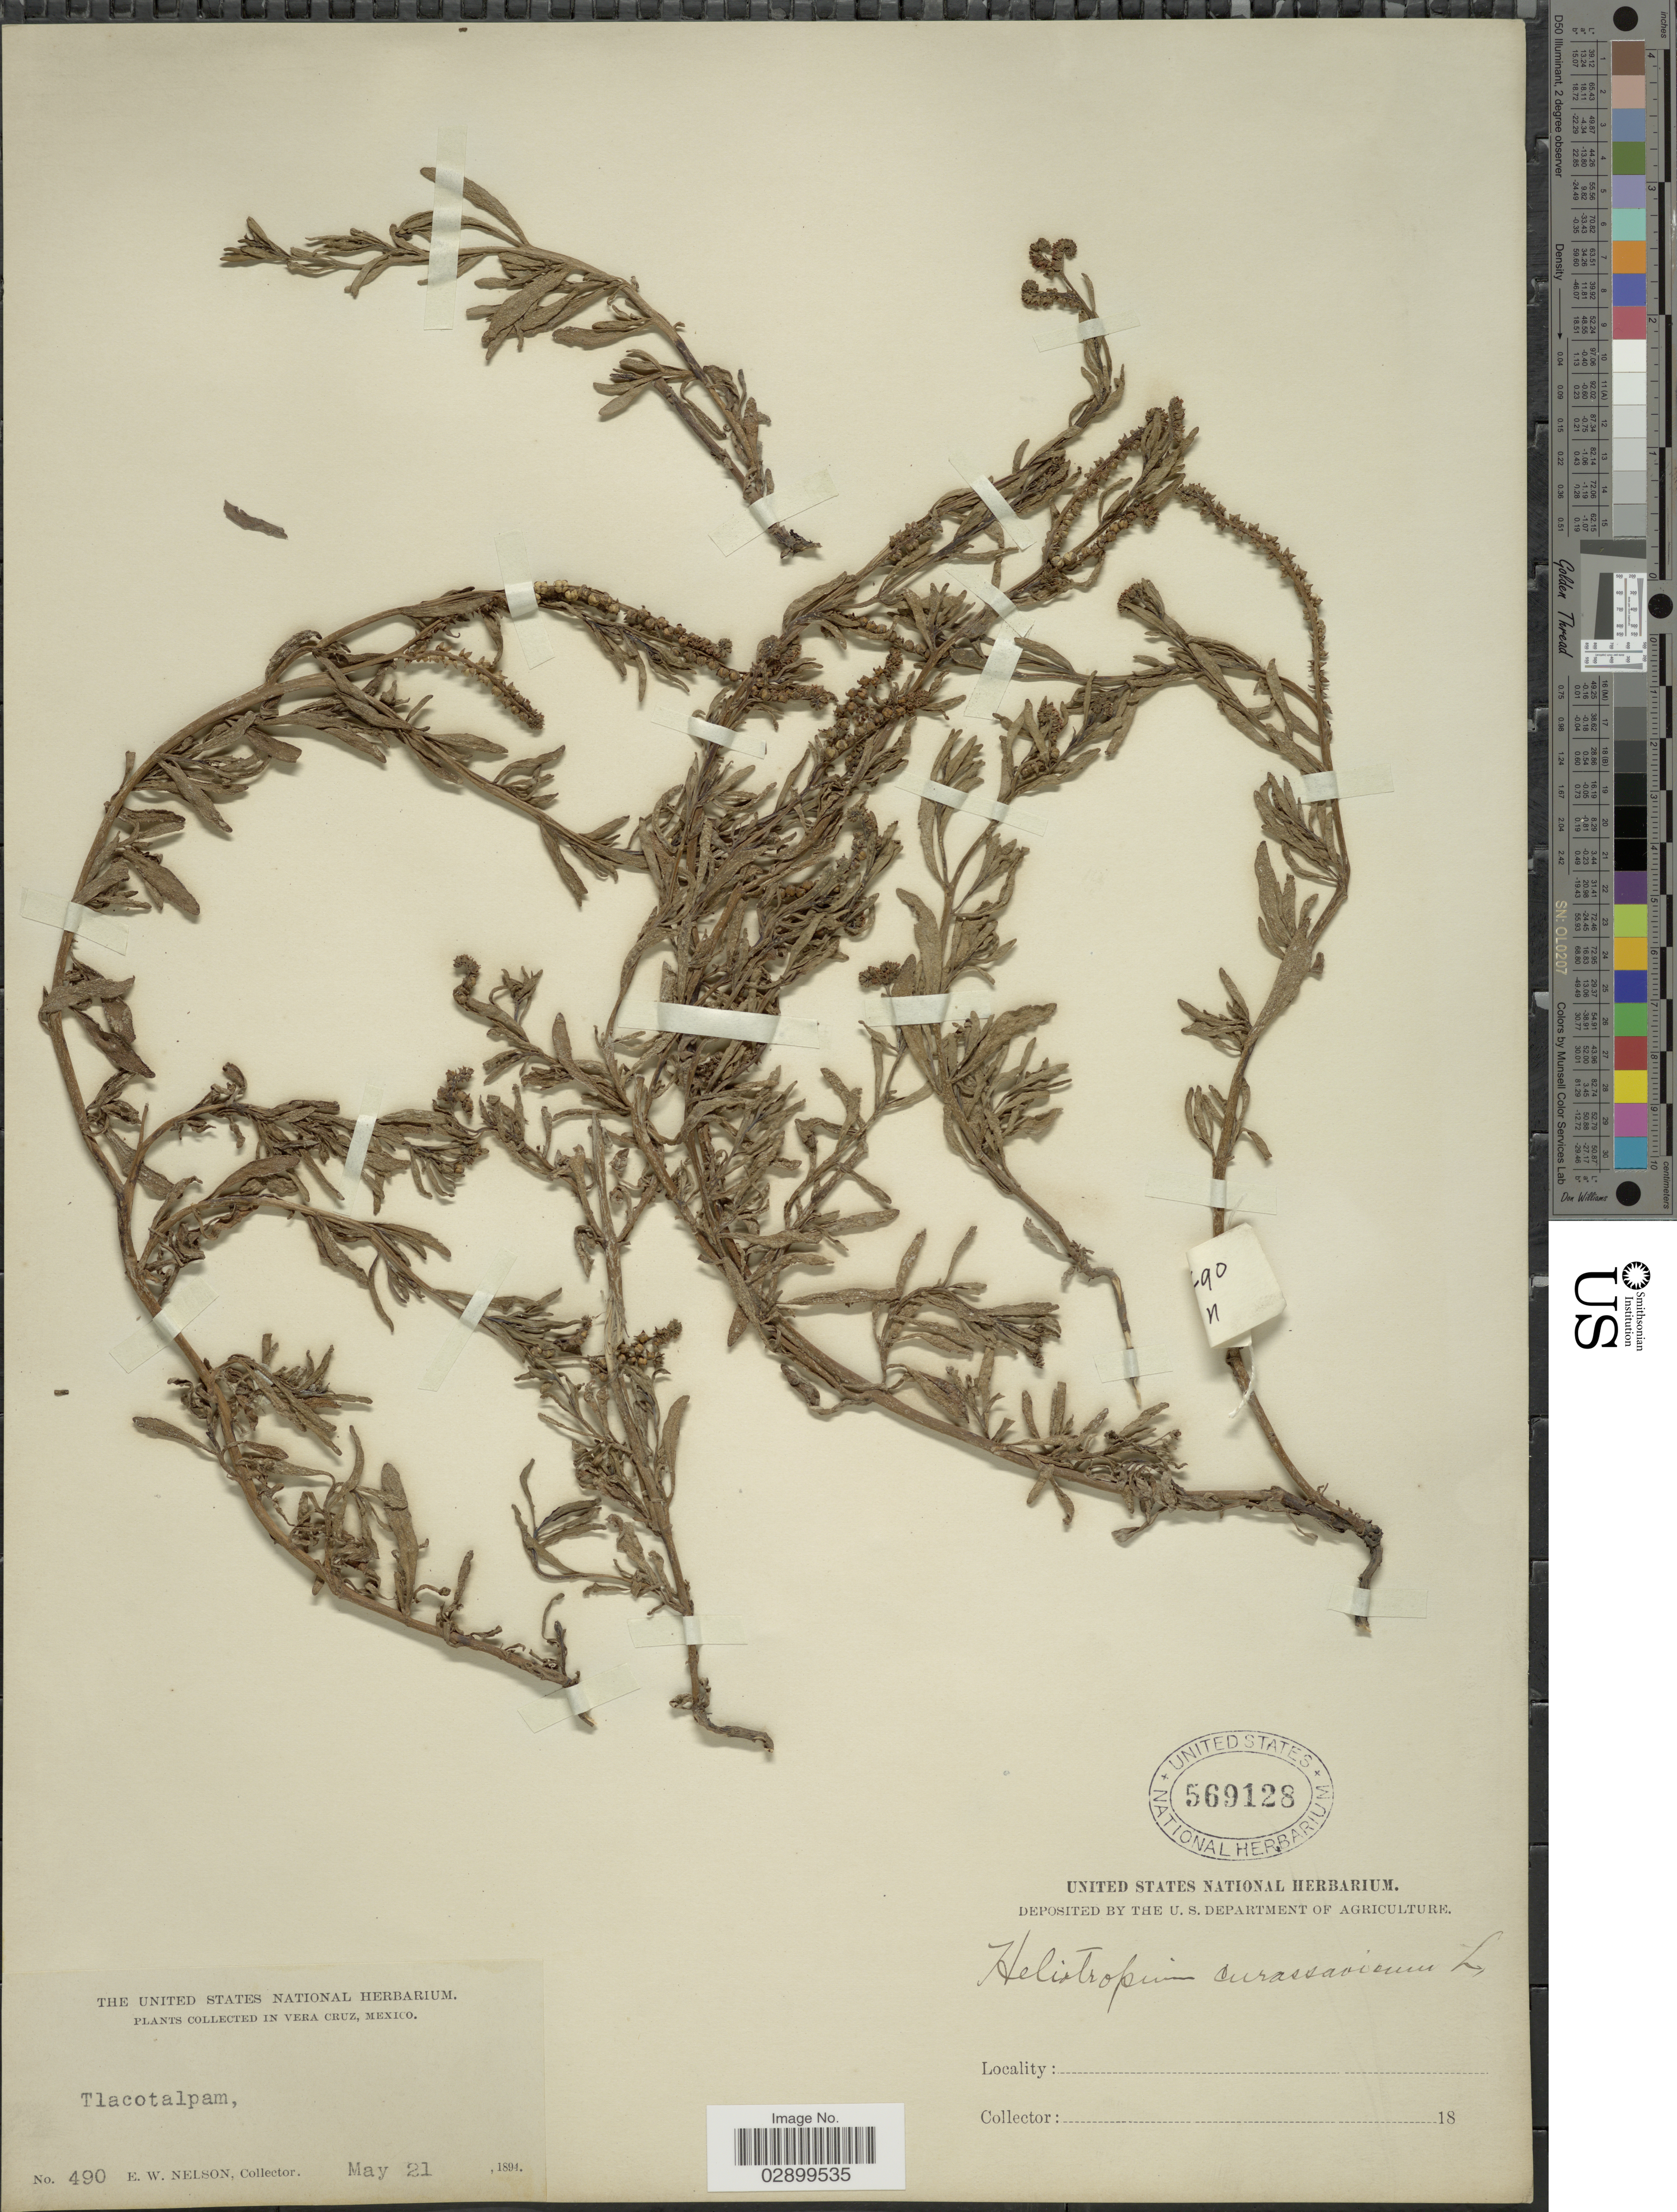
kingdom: Plantae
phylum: Tracheophyta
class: Magnoliopsida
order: Boraginales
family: Heliotropiaceae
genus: Heliotropium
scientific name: Heliotropium curassavicum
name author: L.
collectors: E. W. Nelson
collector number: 490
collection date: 1894-05-21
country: Mexico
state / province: Veracruz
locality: In Vera Cruz. Tlacotalpam.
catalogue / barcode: US 569128